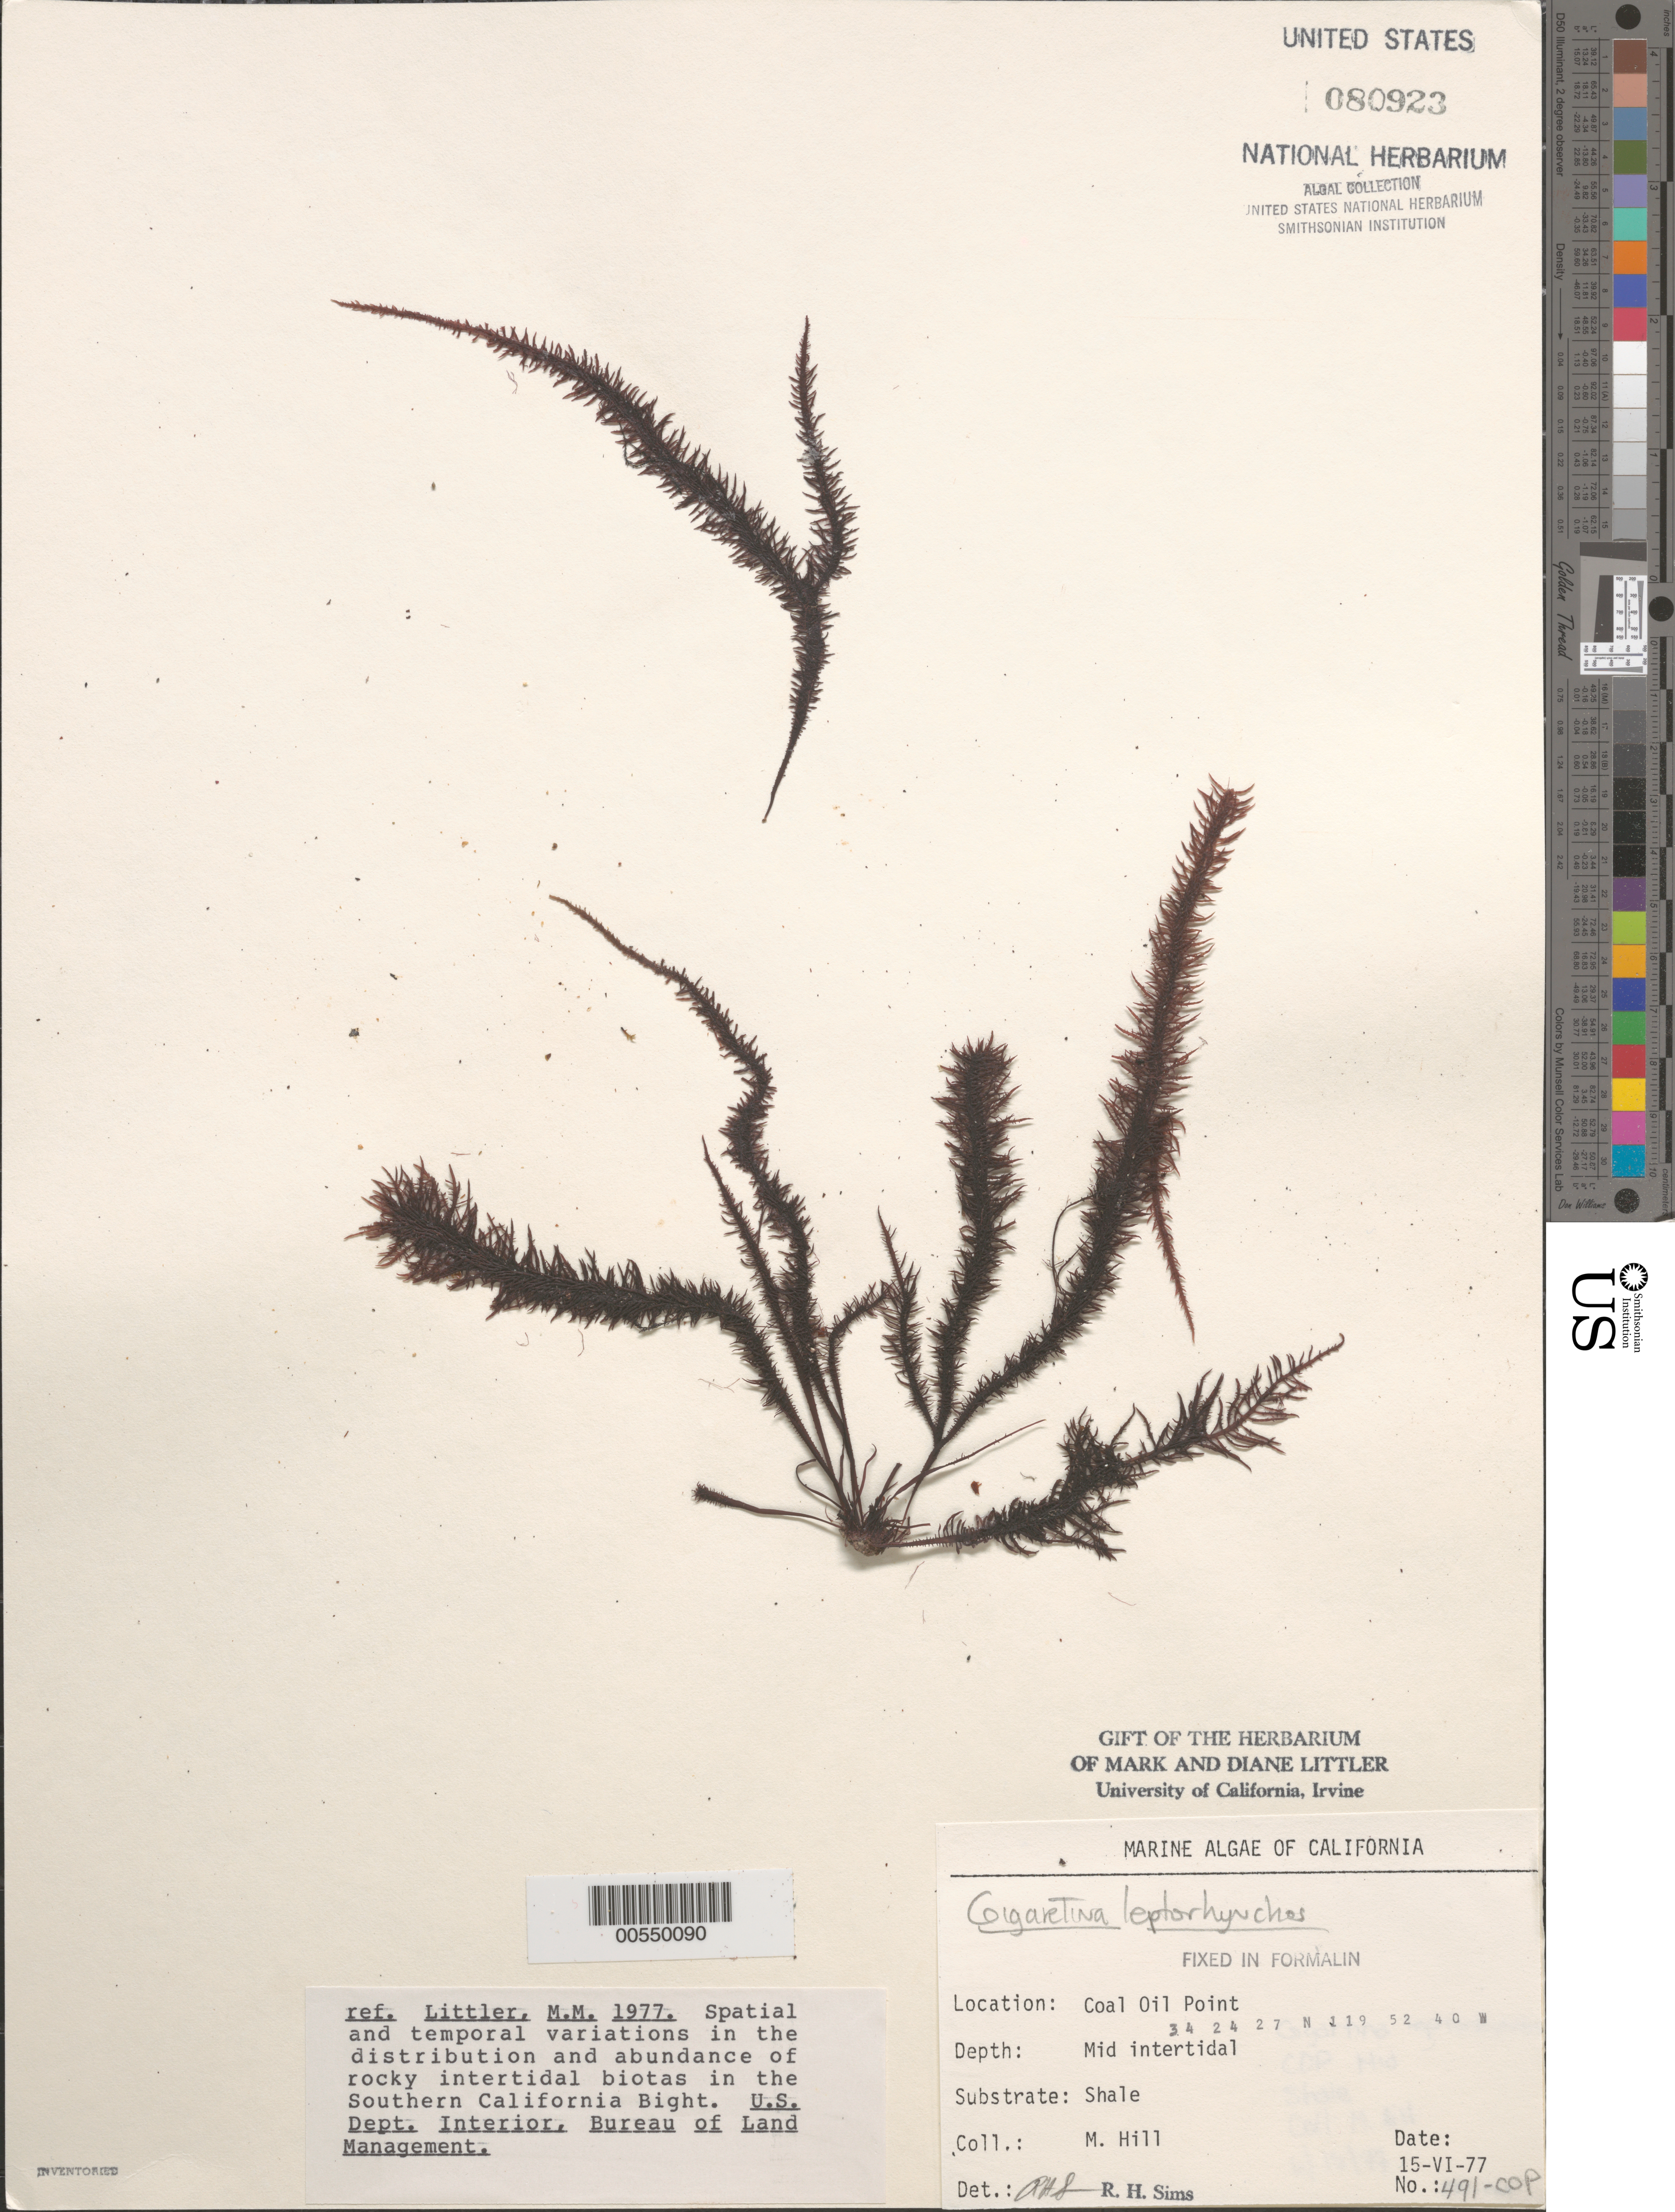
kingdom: Plantae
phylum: Rhodophyta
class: Florideophyceae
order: Gigartinales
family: Gigartinaceae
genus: Mazzaella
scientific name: Mazzaella leptorhynchos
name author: (J. Agardh) Leister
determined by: Algae name updating Project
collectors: M. Hill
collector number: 491-cop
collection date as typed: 15 Jun 1977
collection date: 1977-06-15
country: United States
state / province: California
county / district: Santa Barbara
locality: Coal Oil Point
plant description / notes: BLM-SOCALBIGHT Rocky Intertidal Survey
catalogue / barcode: US 80923